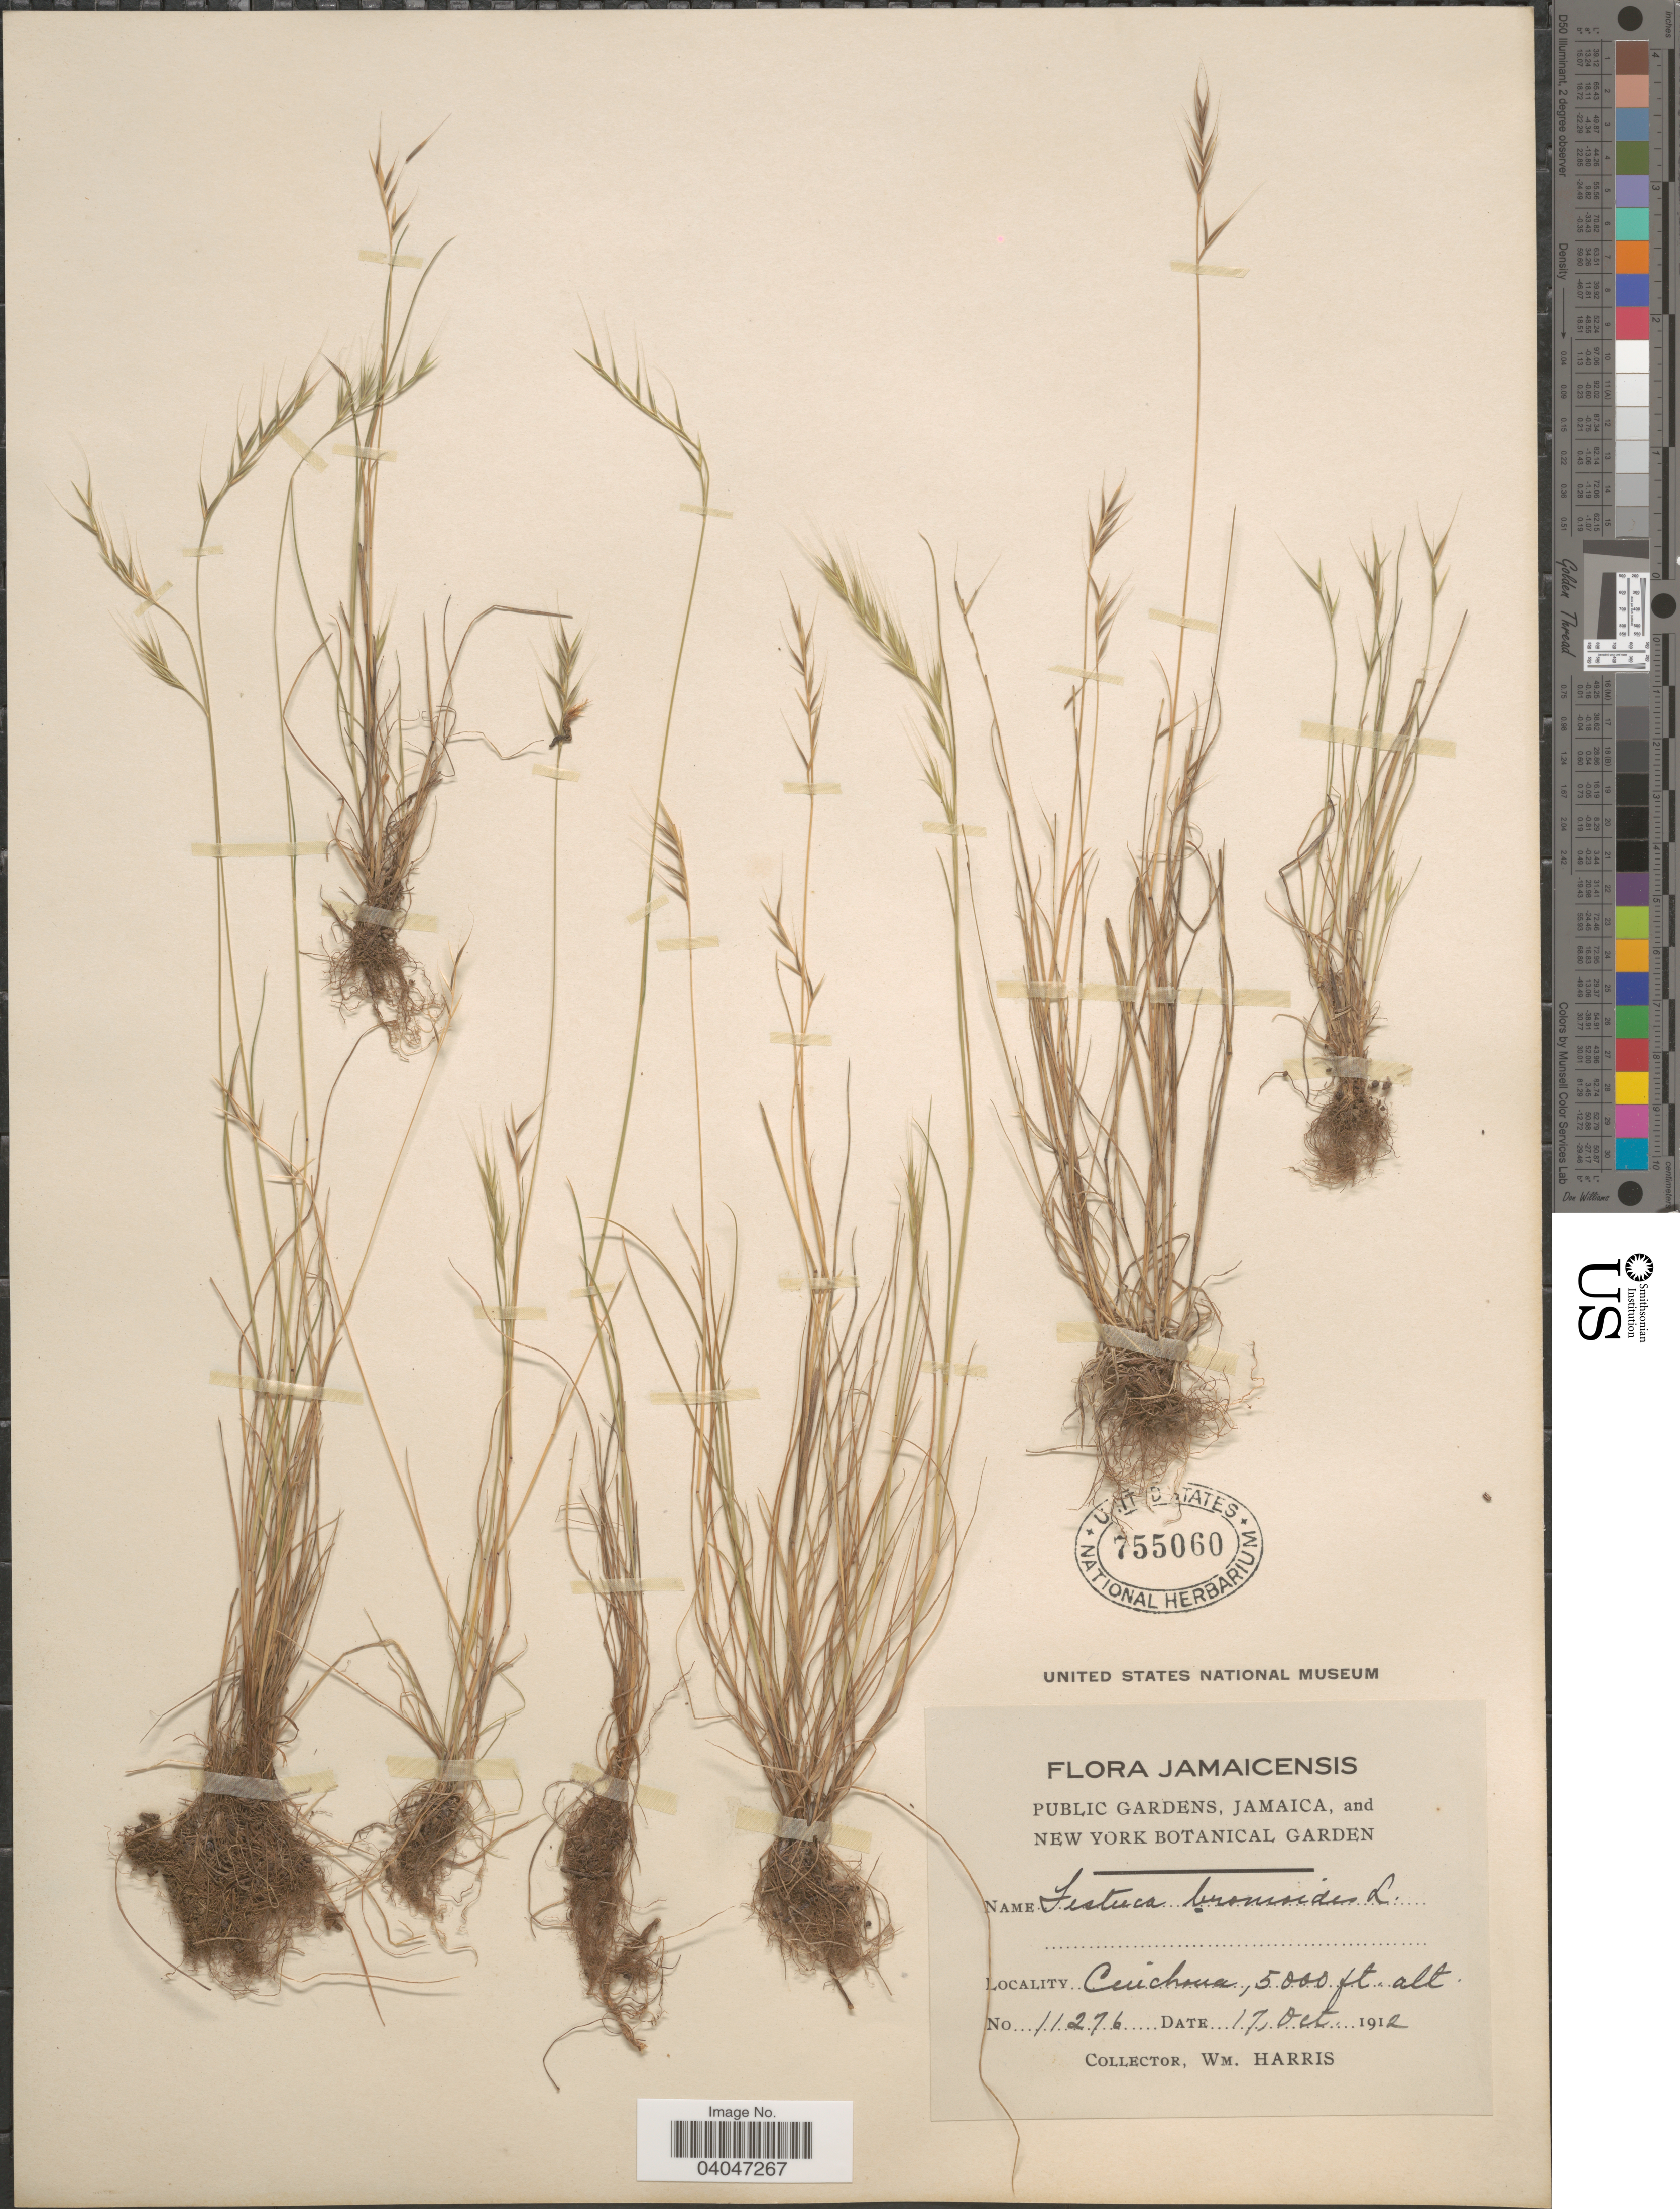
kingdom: Plantae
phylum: Tracheophyta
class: Liliopsida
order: Poales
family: Poaceae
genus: Festuca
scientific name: Festuca bromoides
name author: L.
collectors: W. H. Harris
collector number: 11276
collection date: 1912-10-17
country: Jamaica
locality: Cinchona.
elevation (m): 1524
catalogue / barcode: US 755060